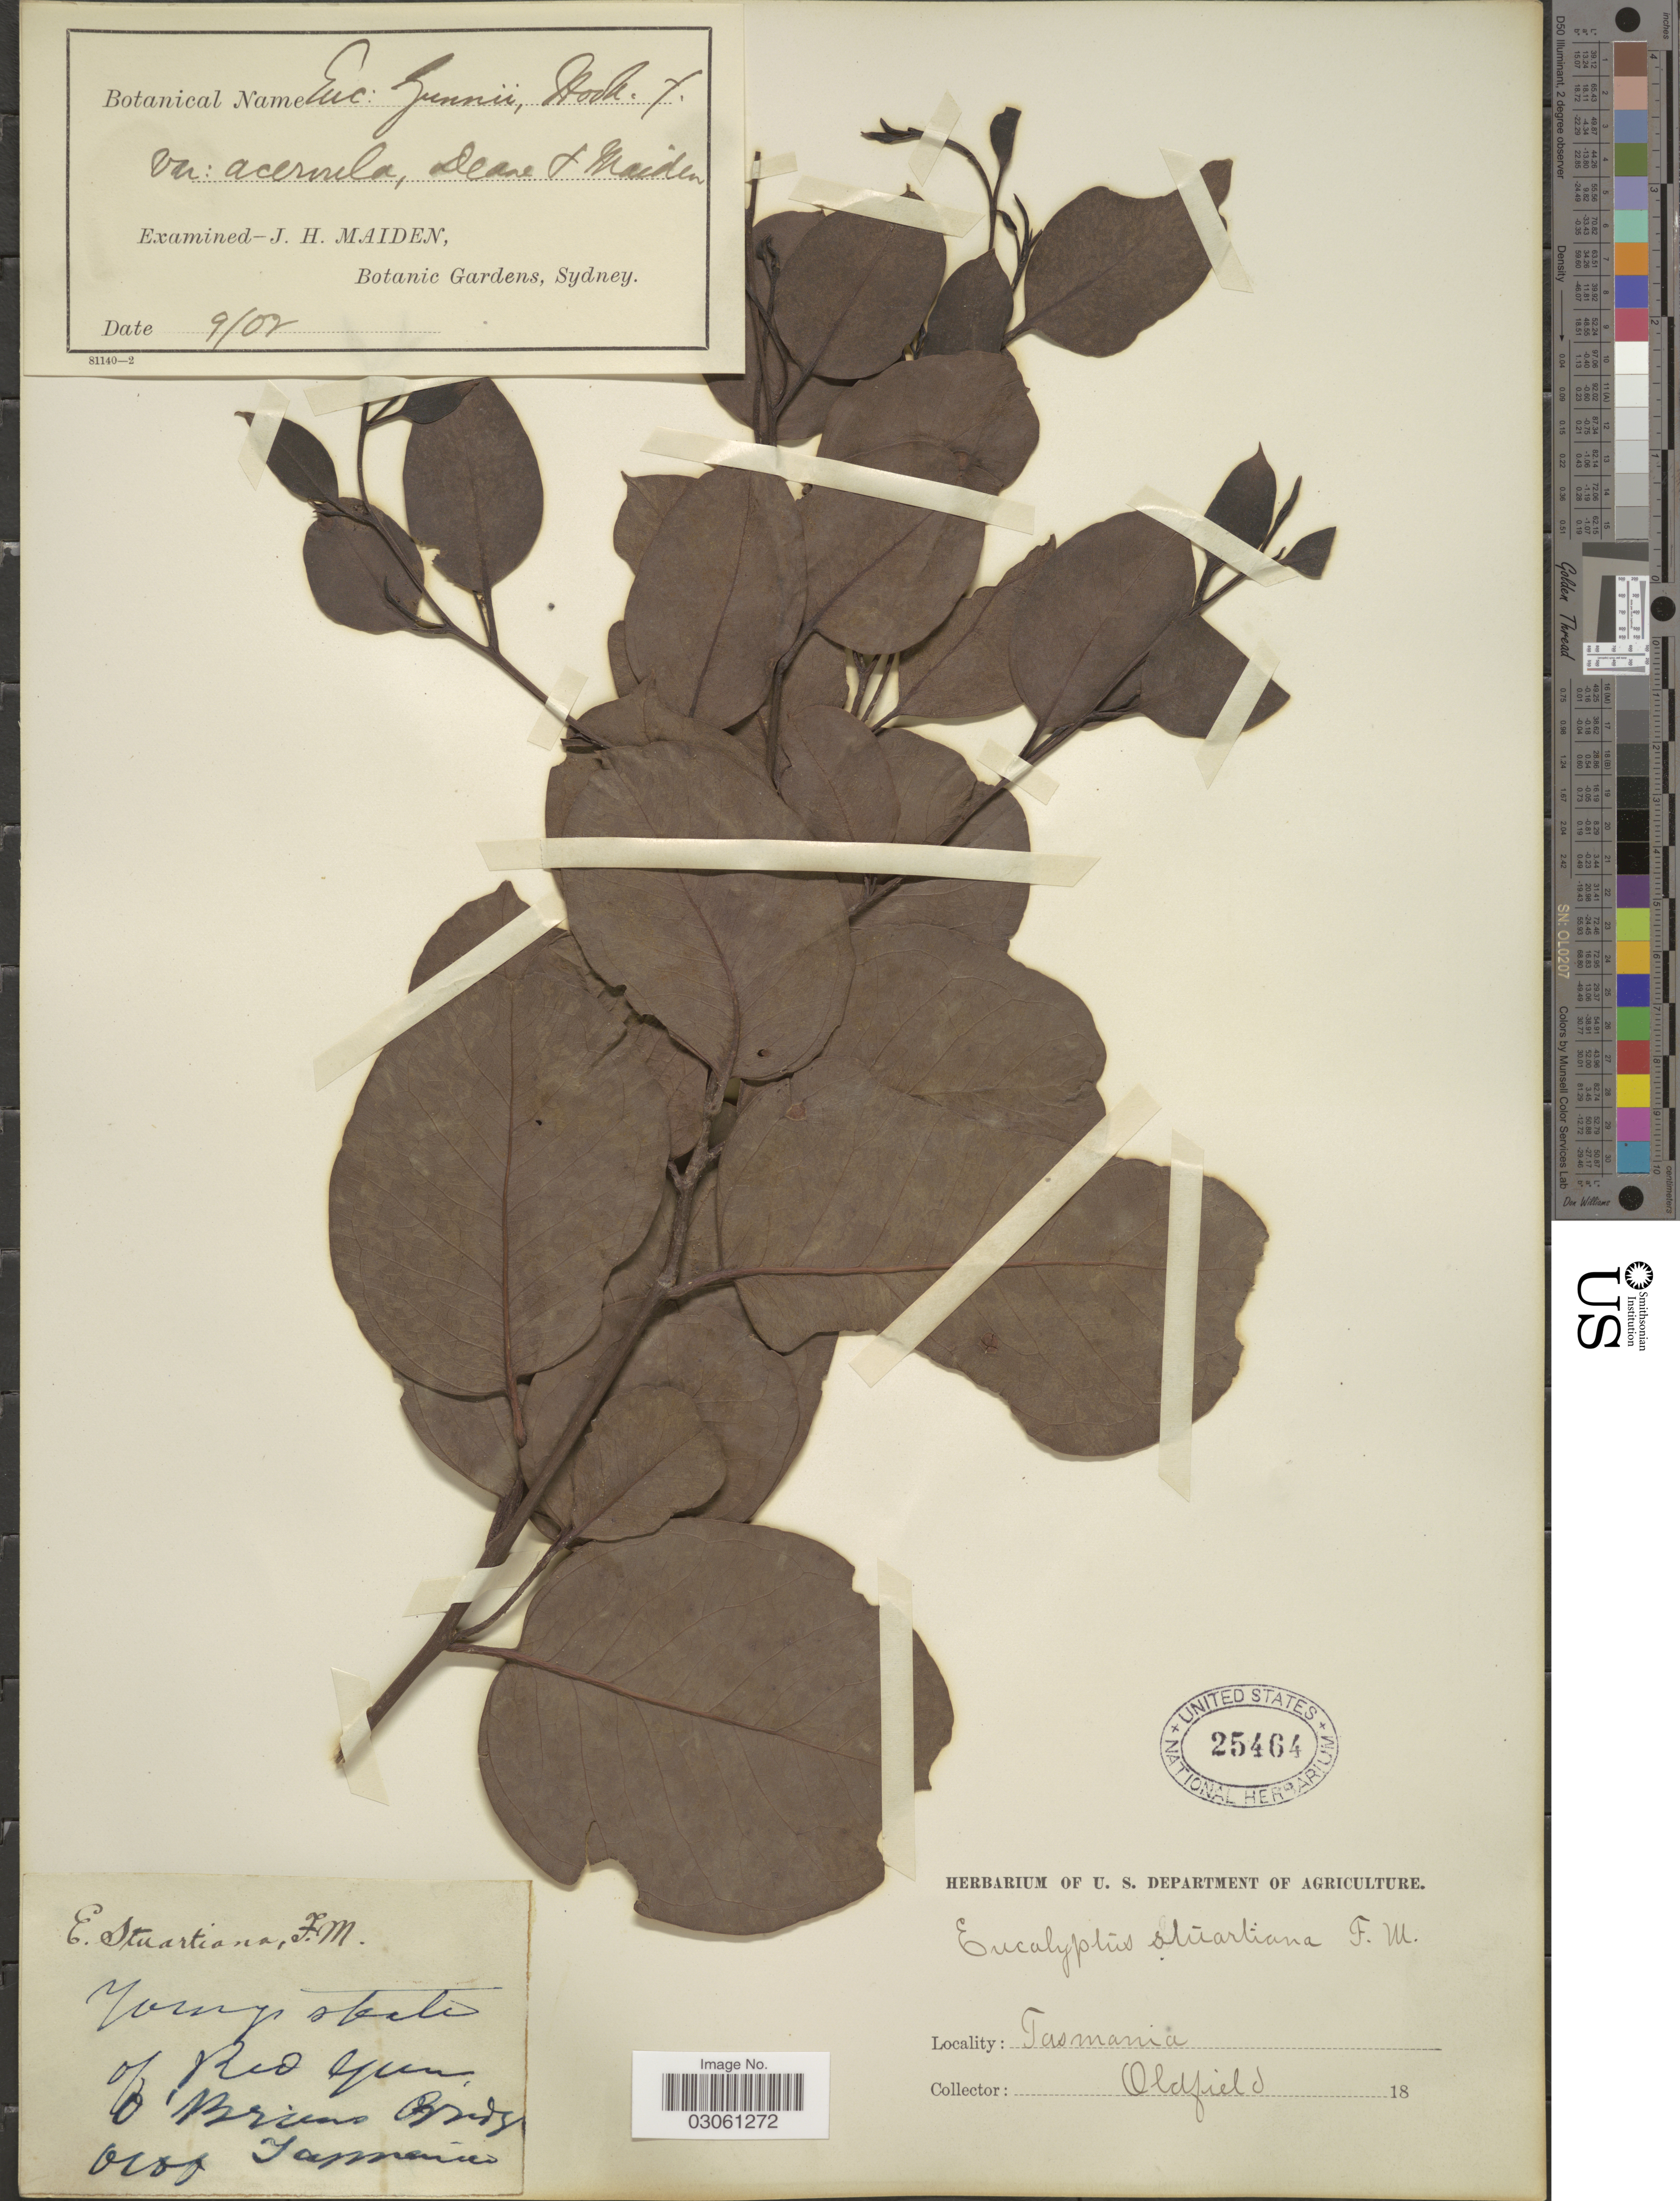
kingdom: Plantae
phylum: Tracheophyta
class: Magnoliopsida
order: Myrtales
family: Myrtaceae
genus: Eucalyptus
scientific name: Eucalyptus gunnii var. acervula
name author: H. Deane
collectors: Oldfield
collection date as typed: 18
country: Australia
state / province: Tasmania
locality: [illegible text] of Rio Gum, O'Briens Bridge.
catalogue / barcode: US 25464